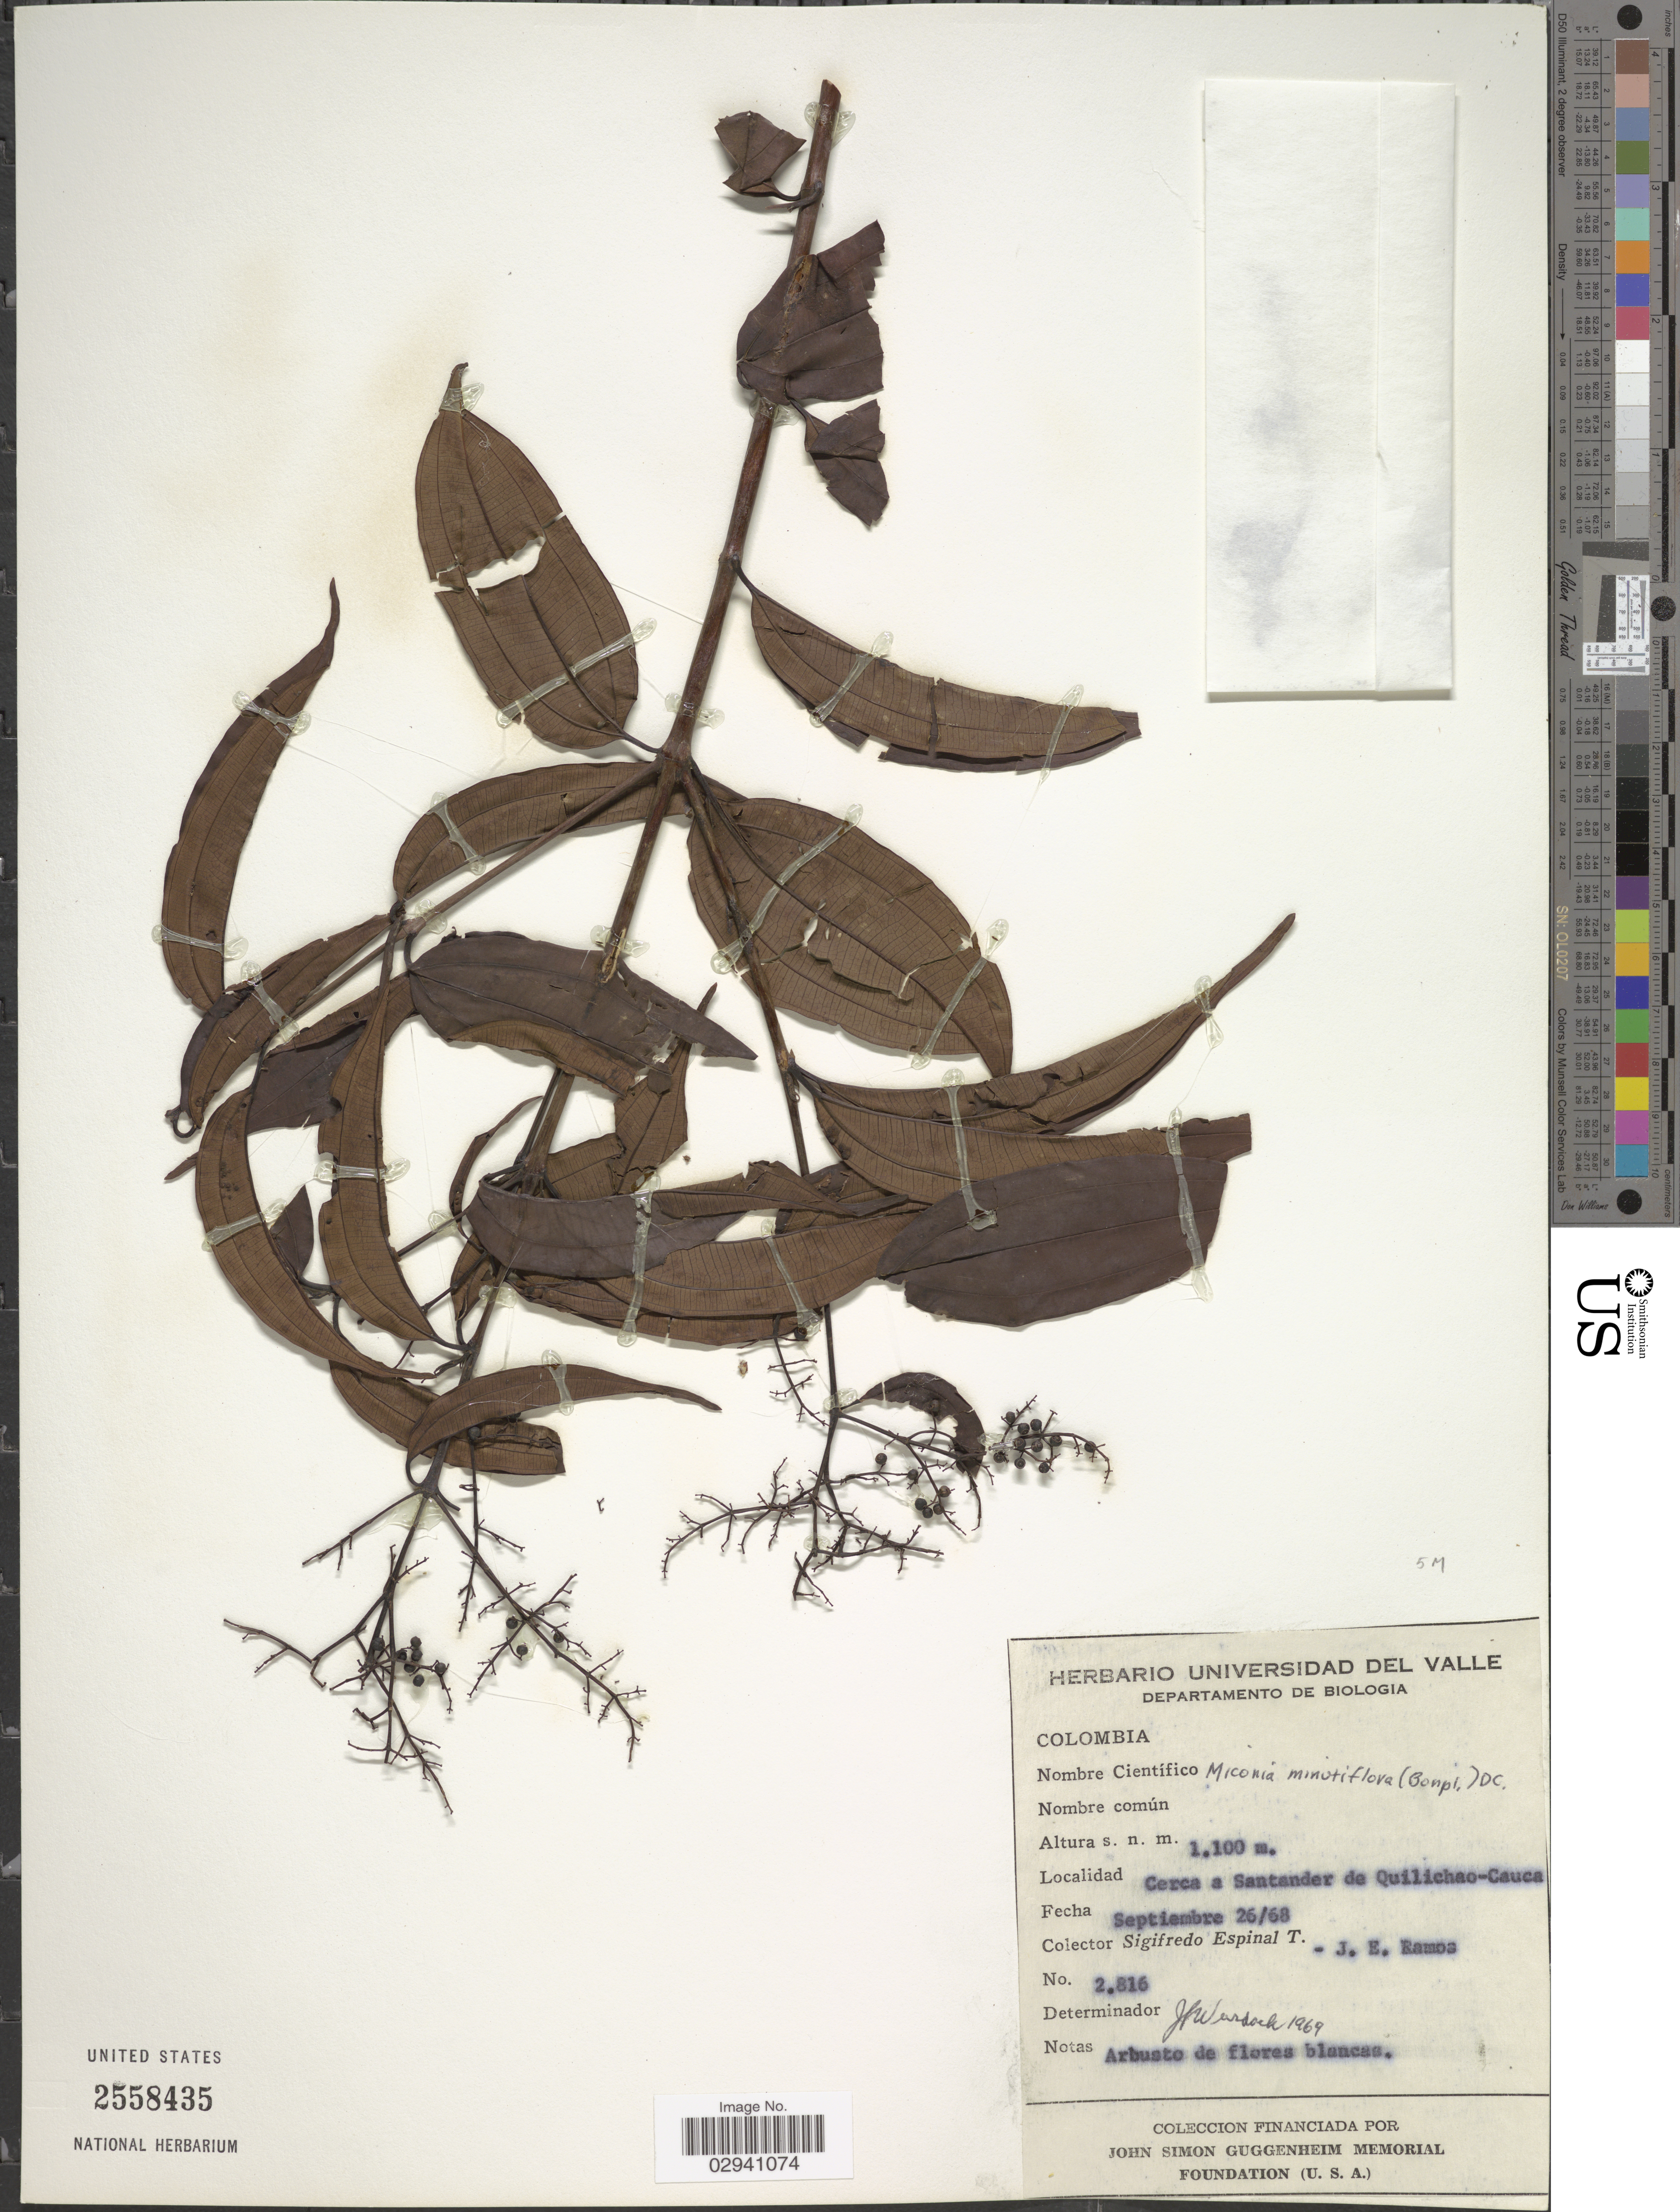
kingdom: Plantae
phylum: Tracheophyta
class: Magnoliopsida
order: Myrtales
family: Melastomataceae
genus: Miconia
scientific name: Miconia minutiflora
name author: (Bonpl.) DC.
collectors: S. Espinal & J. E. Ramos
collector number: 2816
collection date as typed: Transcribed d/m/y: 26/9/68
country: Colombia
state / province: Cauca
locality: Cerca a Santander de Quilichao-Cauca.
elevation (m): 1100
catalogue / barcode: US 2558435